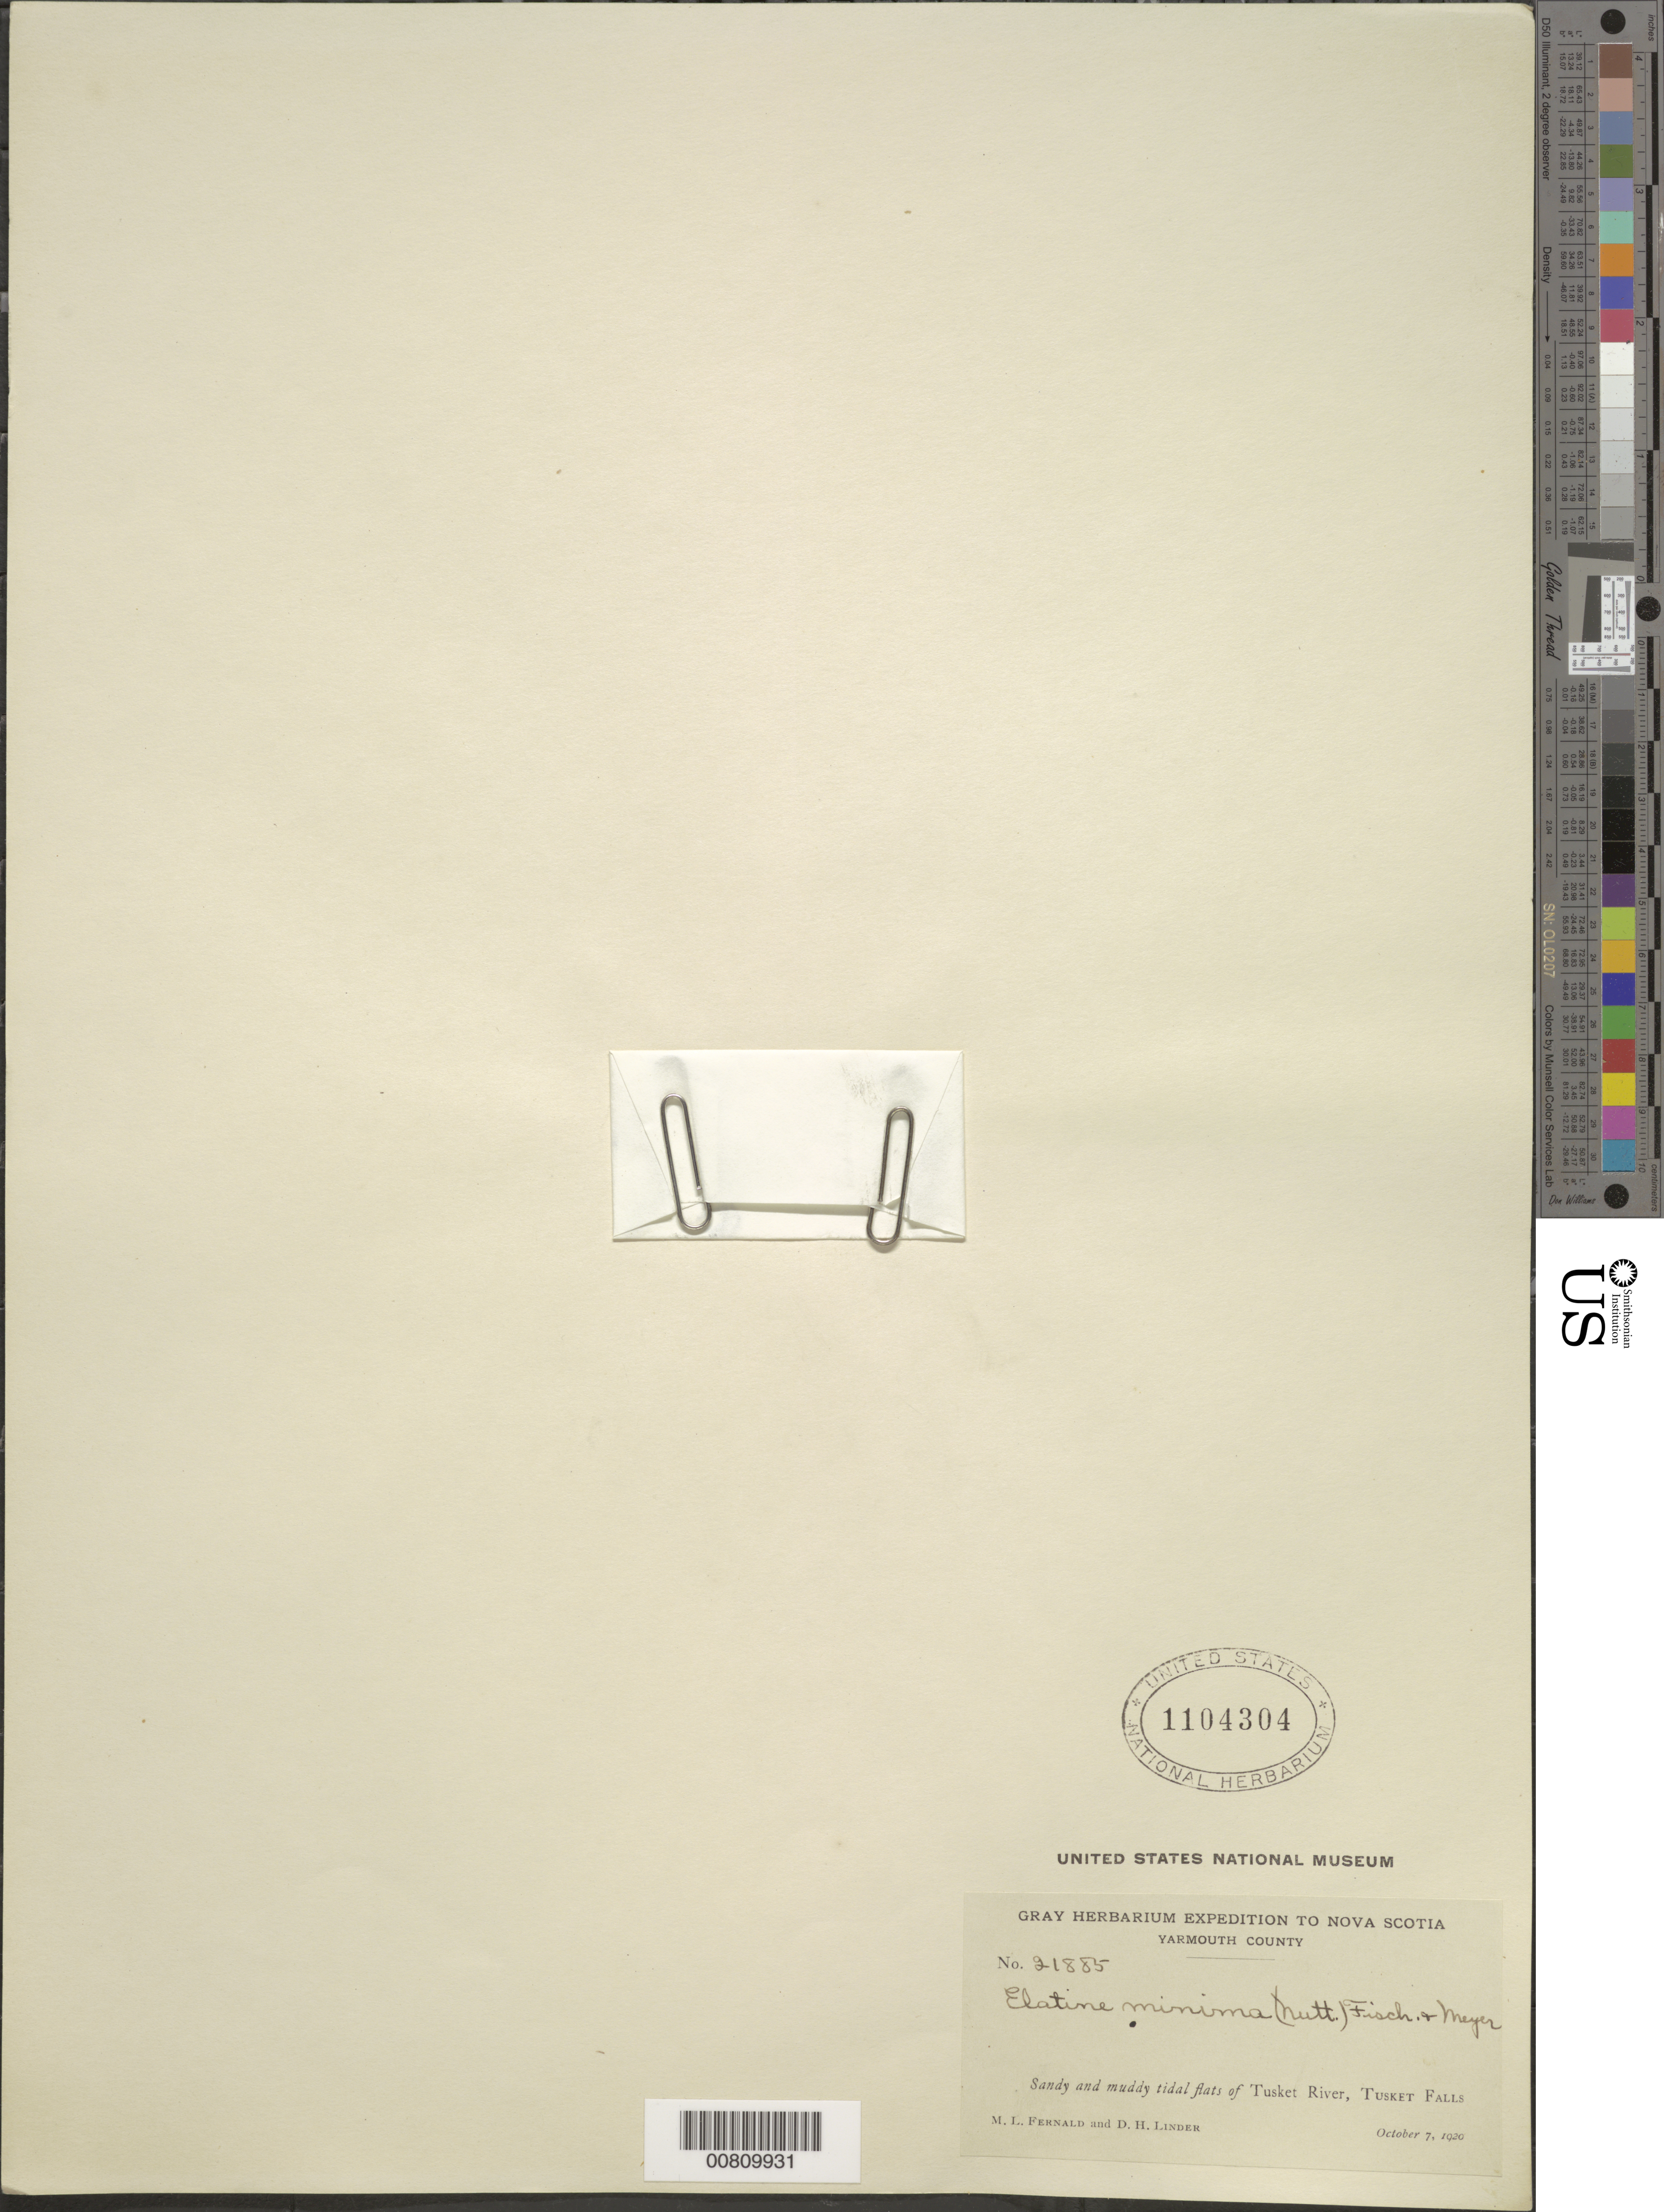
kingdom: Plantae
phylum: Tracheophyta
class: Magnoliopsida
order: Malpighiales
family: Elatinaceae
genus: Elatine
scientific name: Elatine minima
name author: (Nutt.) Fisch. & C.A. Mey.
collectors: M. L. Fernald & D. Linder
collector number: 21885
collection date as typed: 07 Oct 1920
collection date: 1920-10-07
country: Canada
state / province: Nova Scotia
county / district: Yarmouth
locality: Tusket Falls on Tusket River.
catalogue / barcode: US 1104304